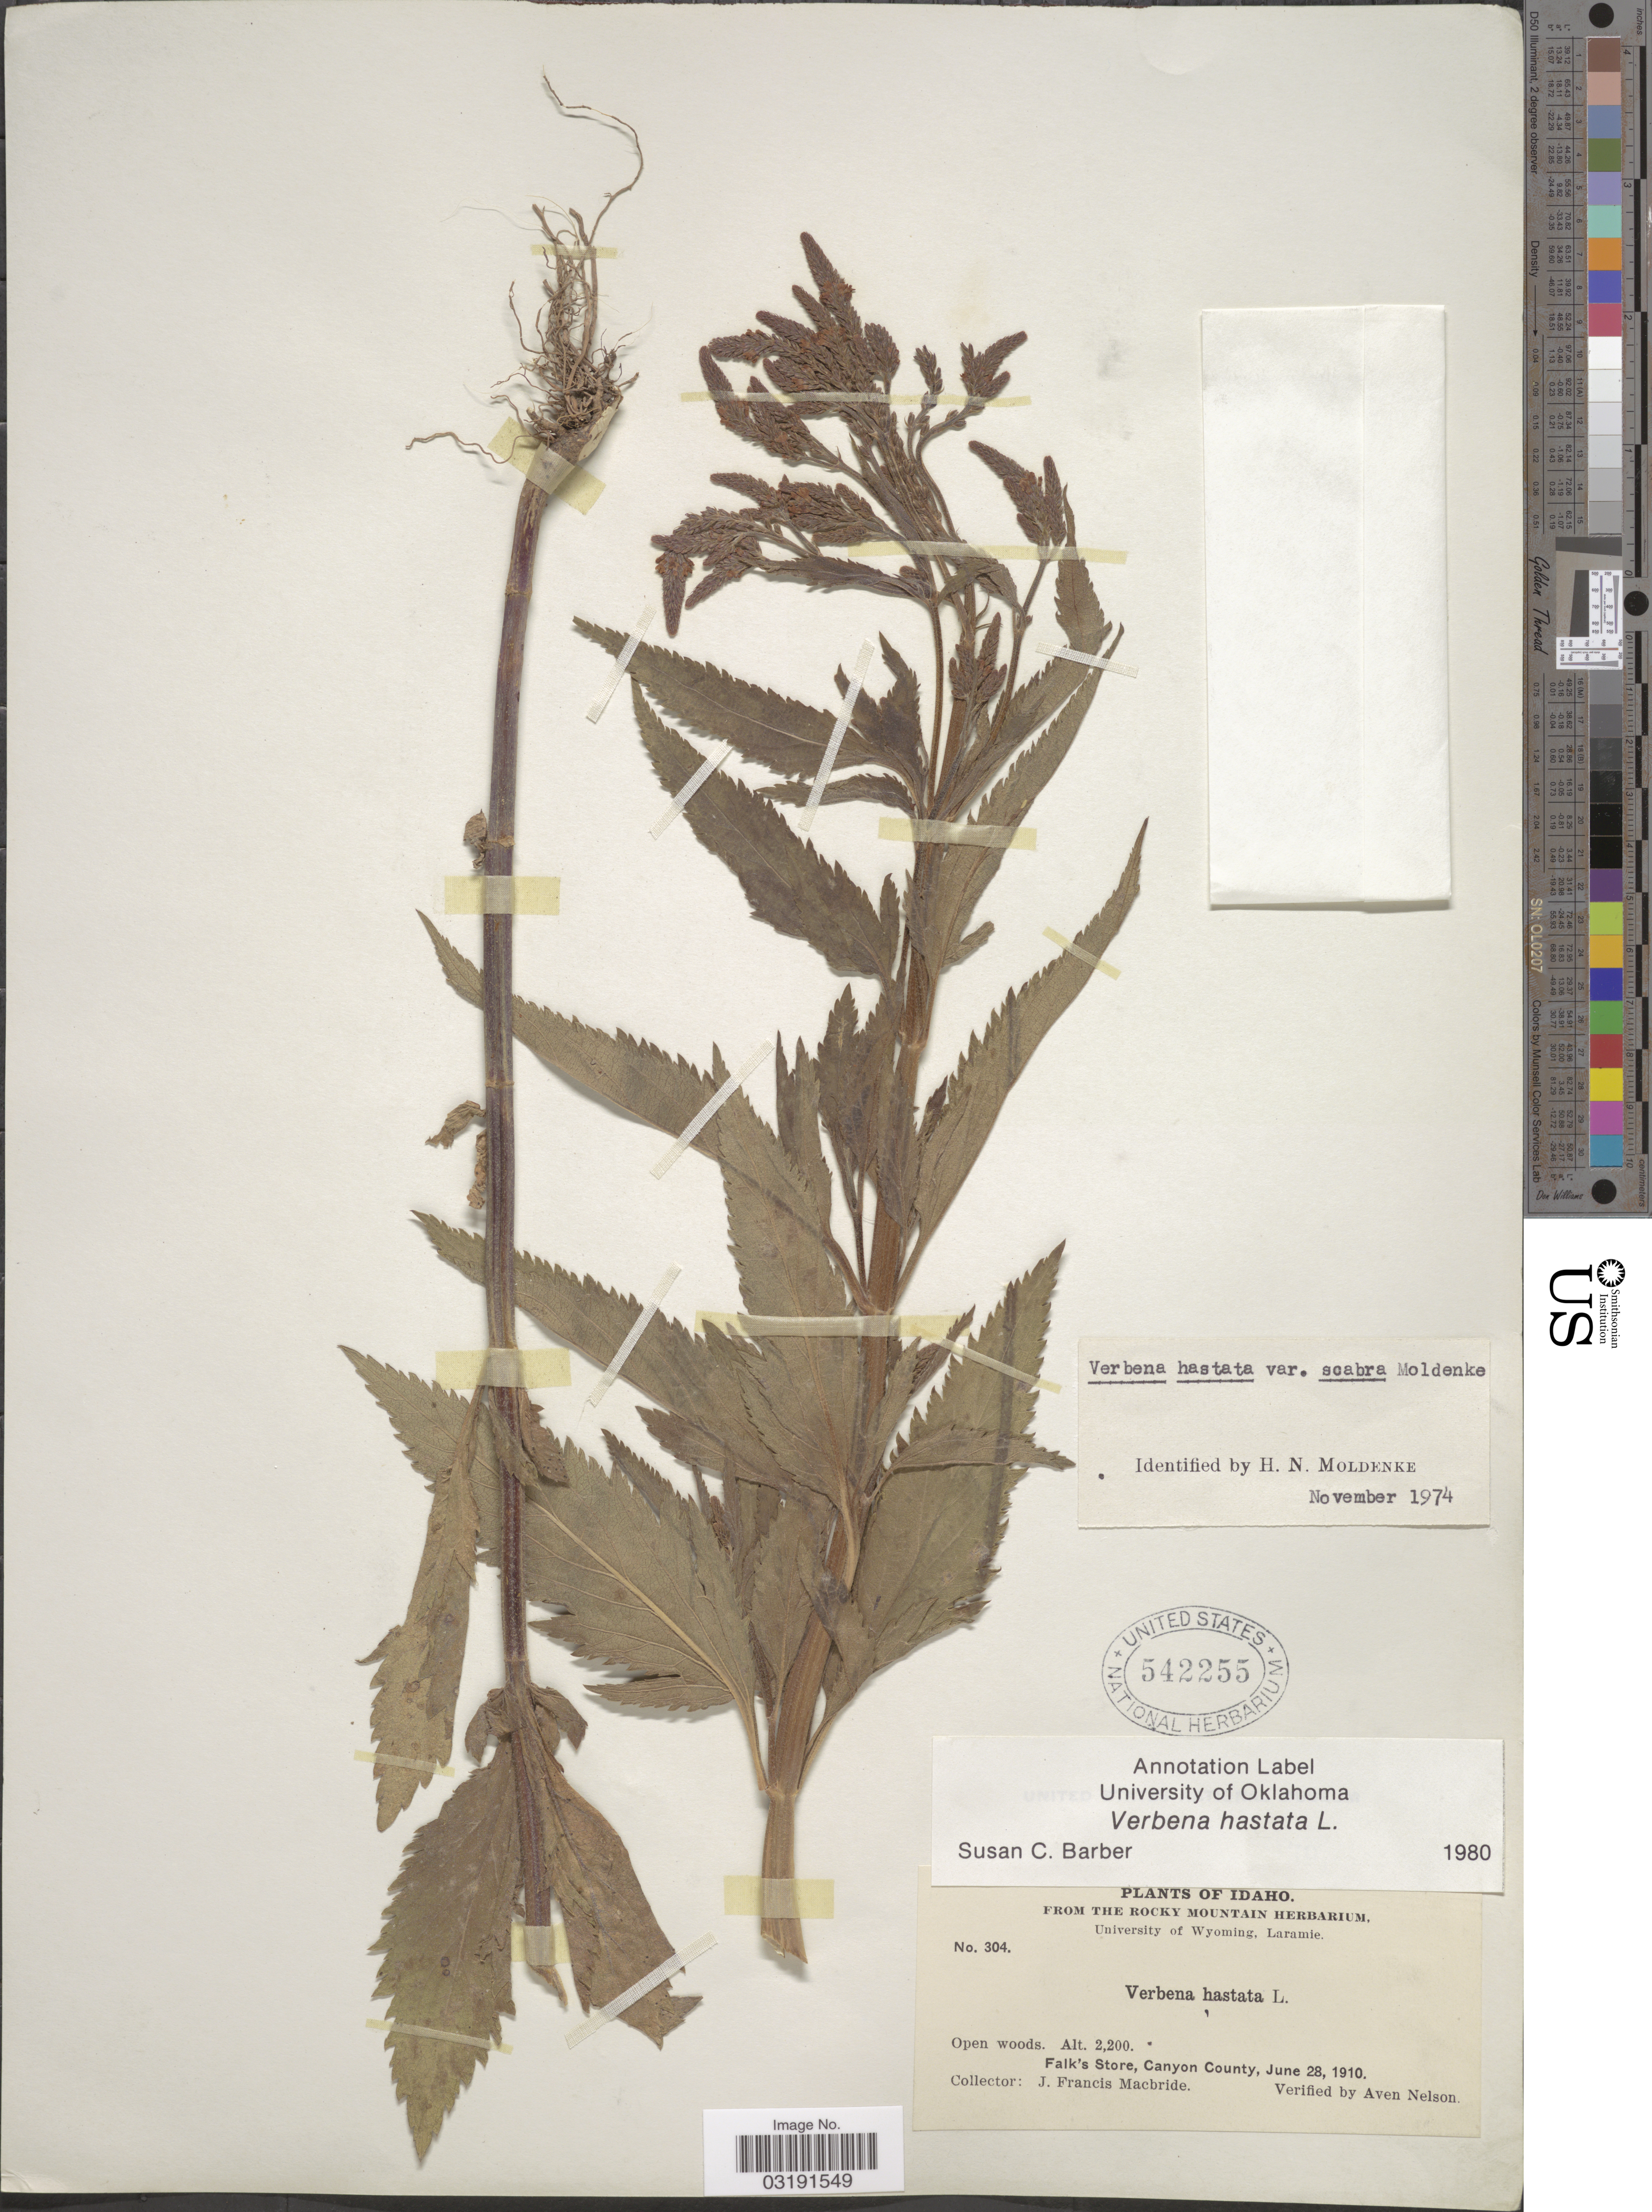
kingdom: Plantae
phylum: Tracheophyta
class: Magnoliopsida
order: Lamiales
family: Verbenaceae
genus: Verbena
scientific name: Verbena hastata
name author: L.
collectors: J. F. Macbride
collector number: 304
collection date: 1910-06-28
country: United States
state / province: Idaho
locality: Falk's Store, Canyon County.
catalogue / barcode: US 542255